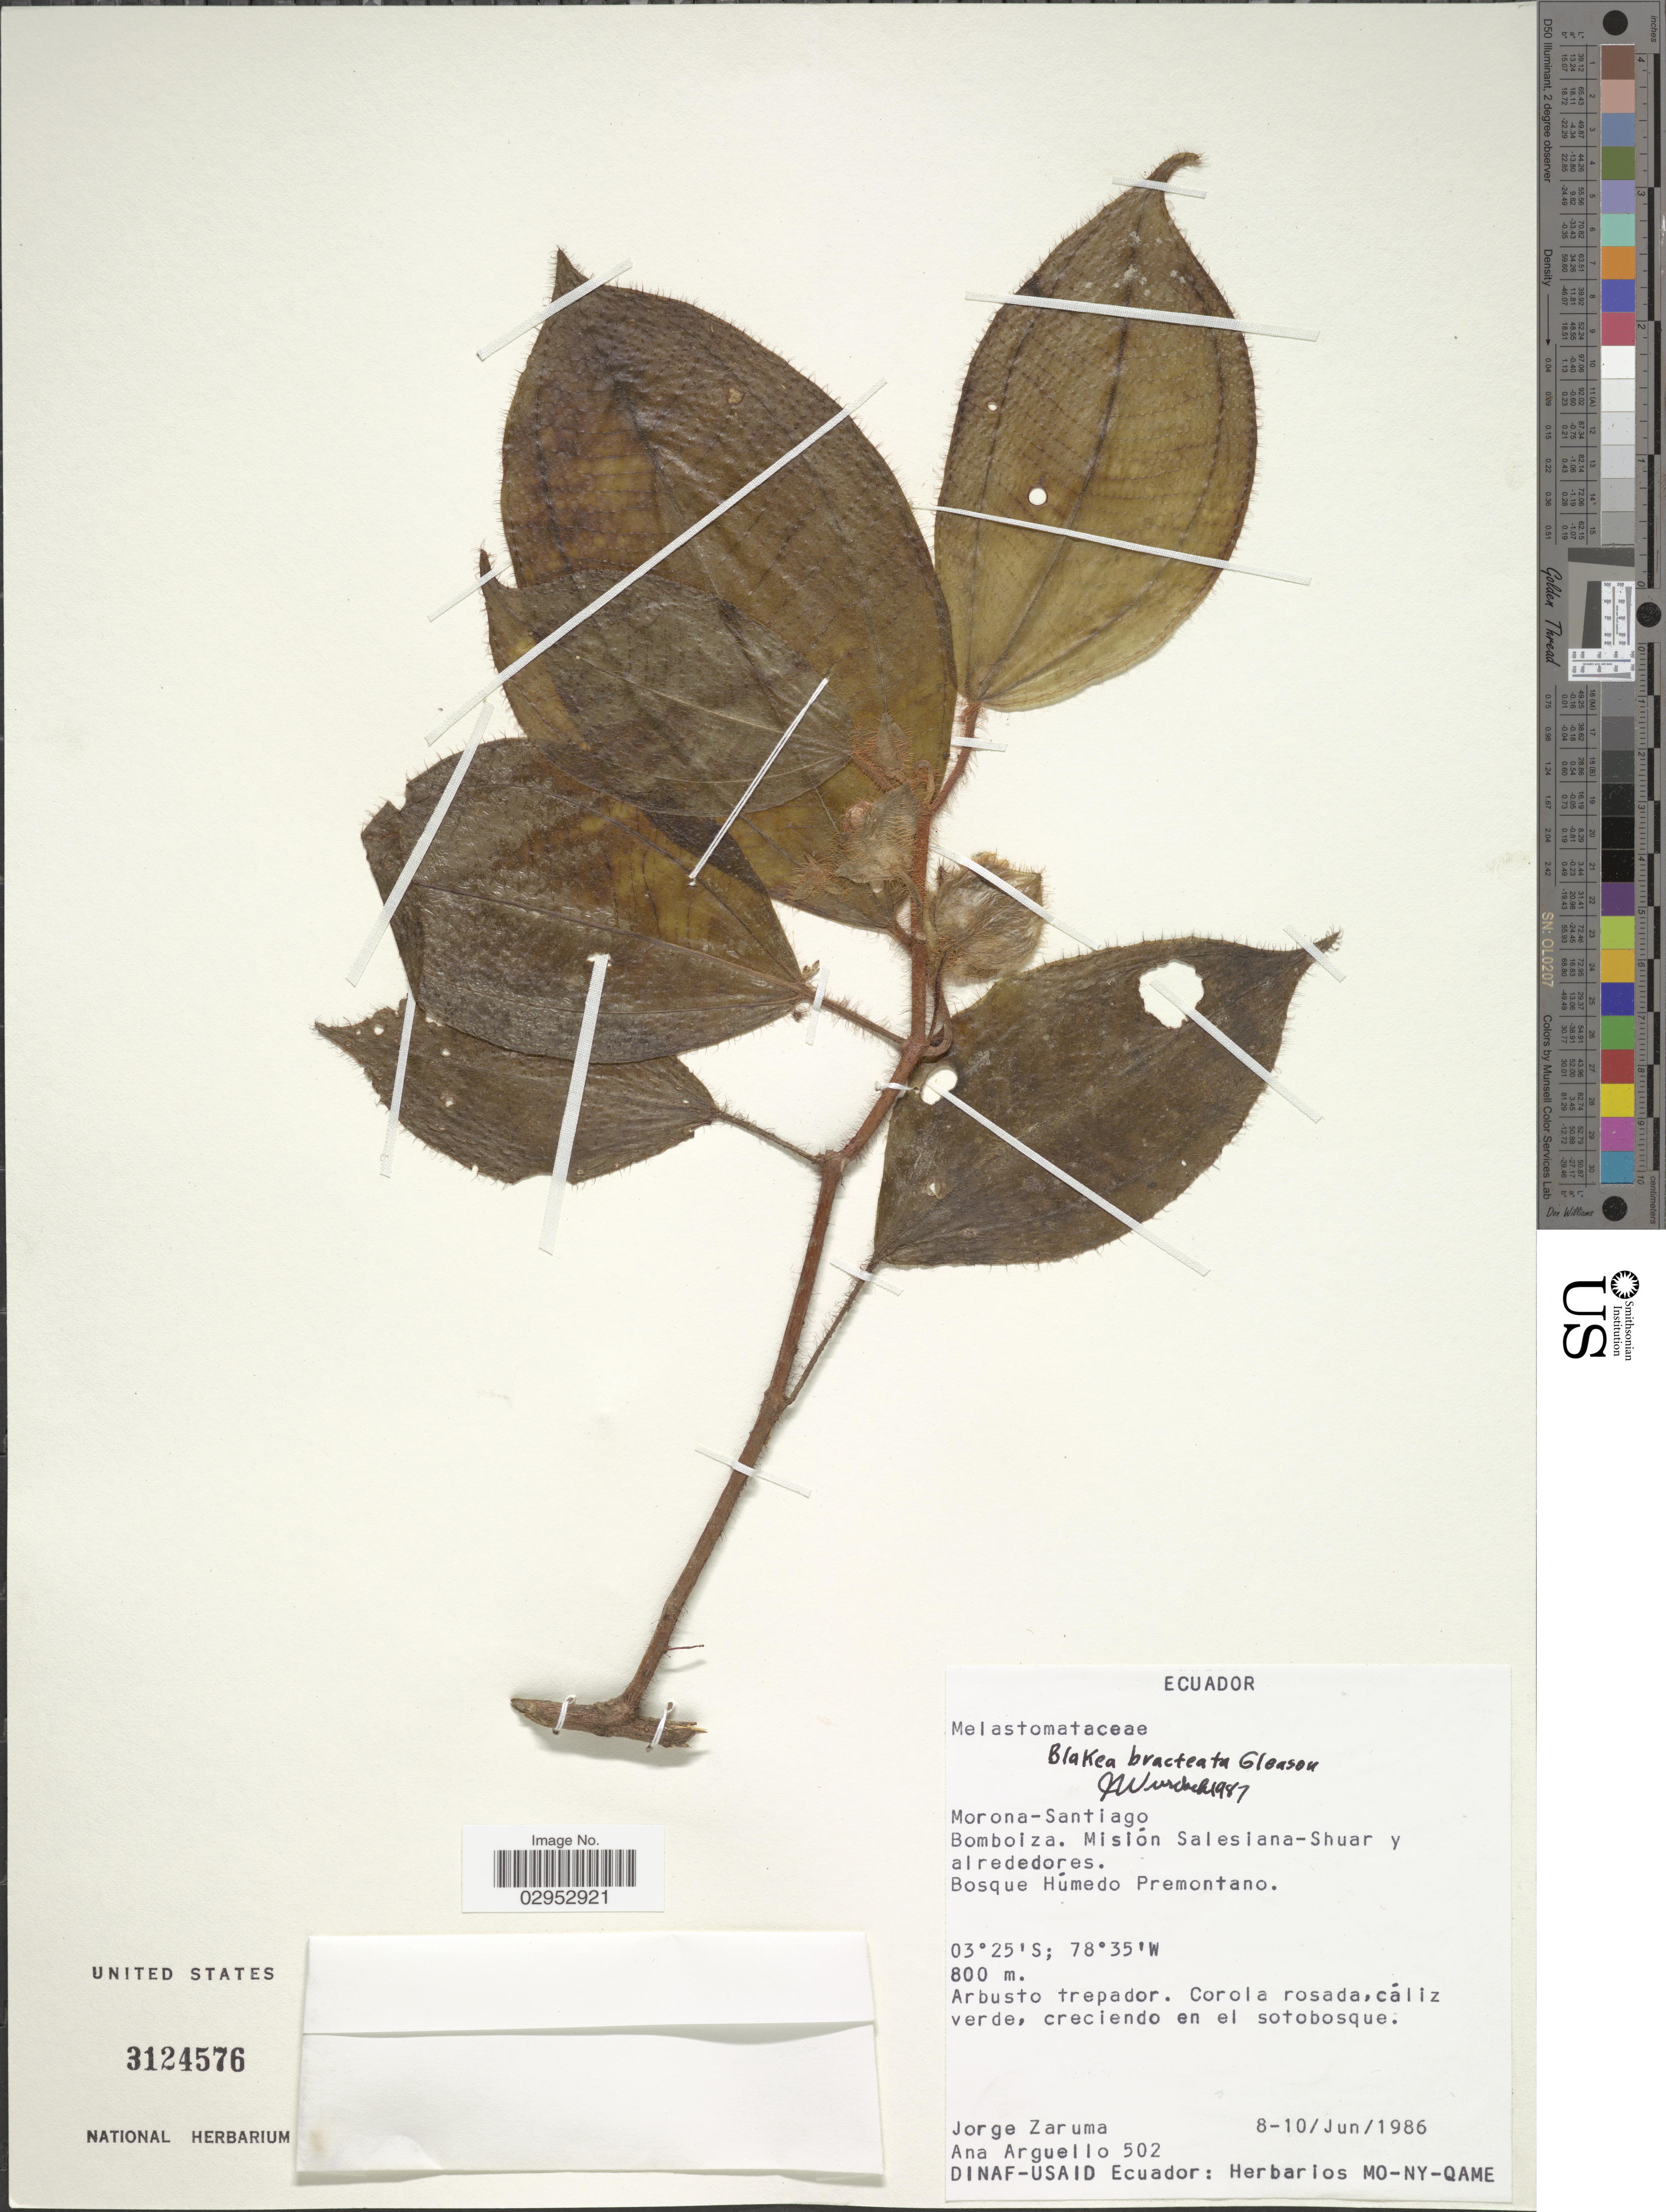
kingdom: Plantae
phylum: Tracheophyta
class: Magnoliopsida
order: Myrtales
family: Melastomataceae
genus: Blakea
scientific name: Blakea bracteata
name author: Gleason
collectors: J. Zaruma & A. Arguello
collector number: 502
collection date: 1986-06-08/1986-06-10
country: Ecuador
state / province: Morona-Santiago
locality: Bomboiza. Misión Salesiana-Shuar y alrededores.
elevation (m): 800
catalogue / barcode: US 3124576